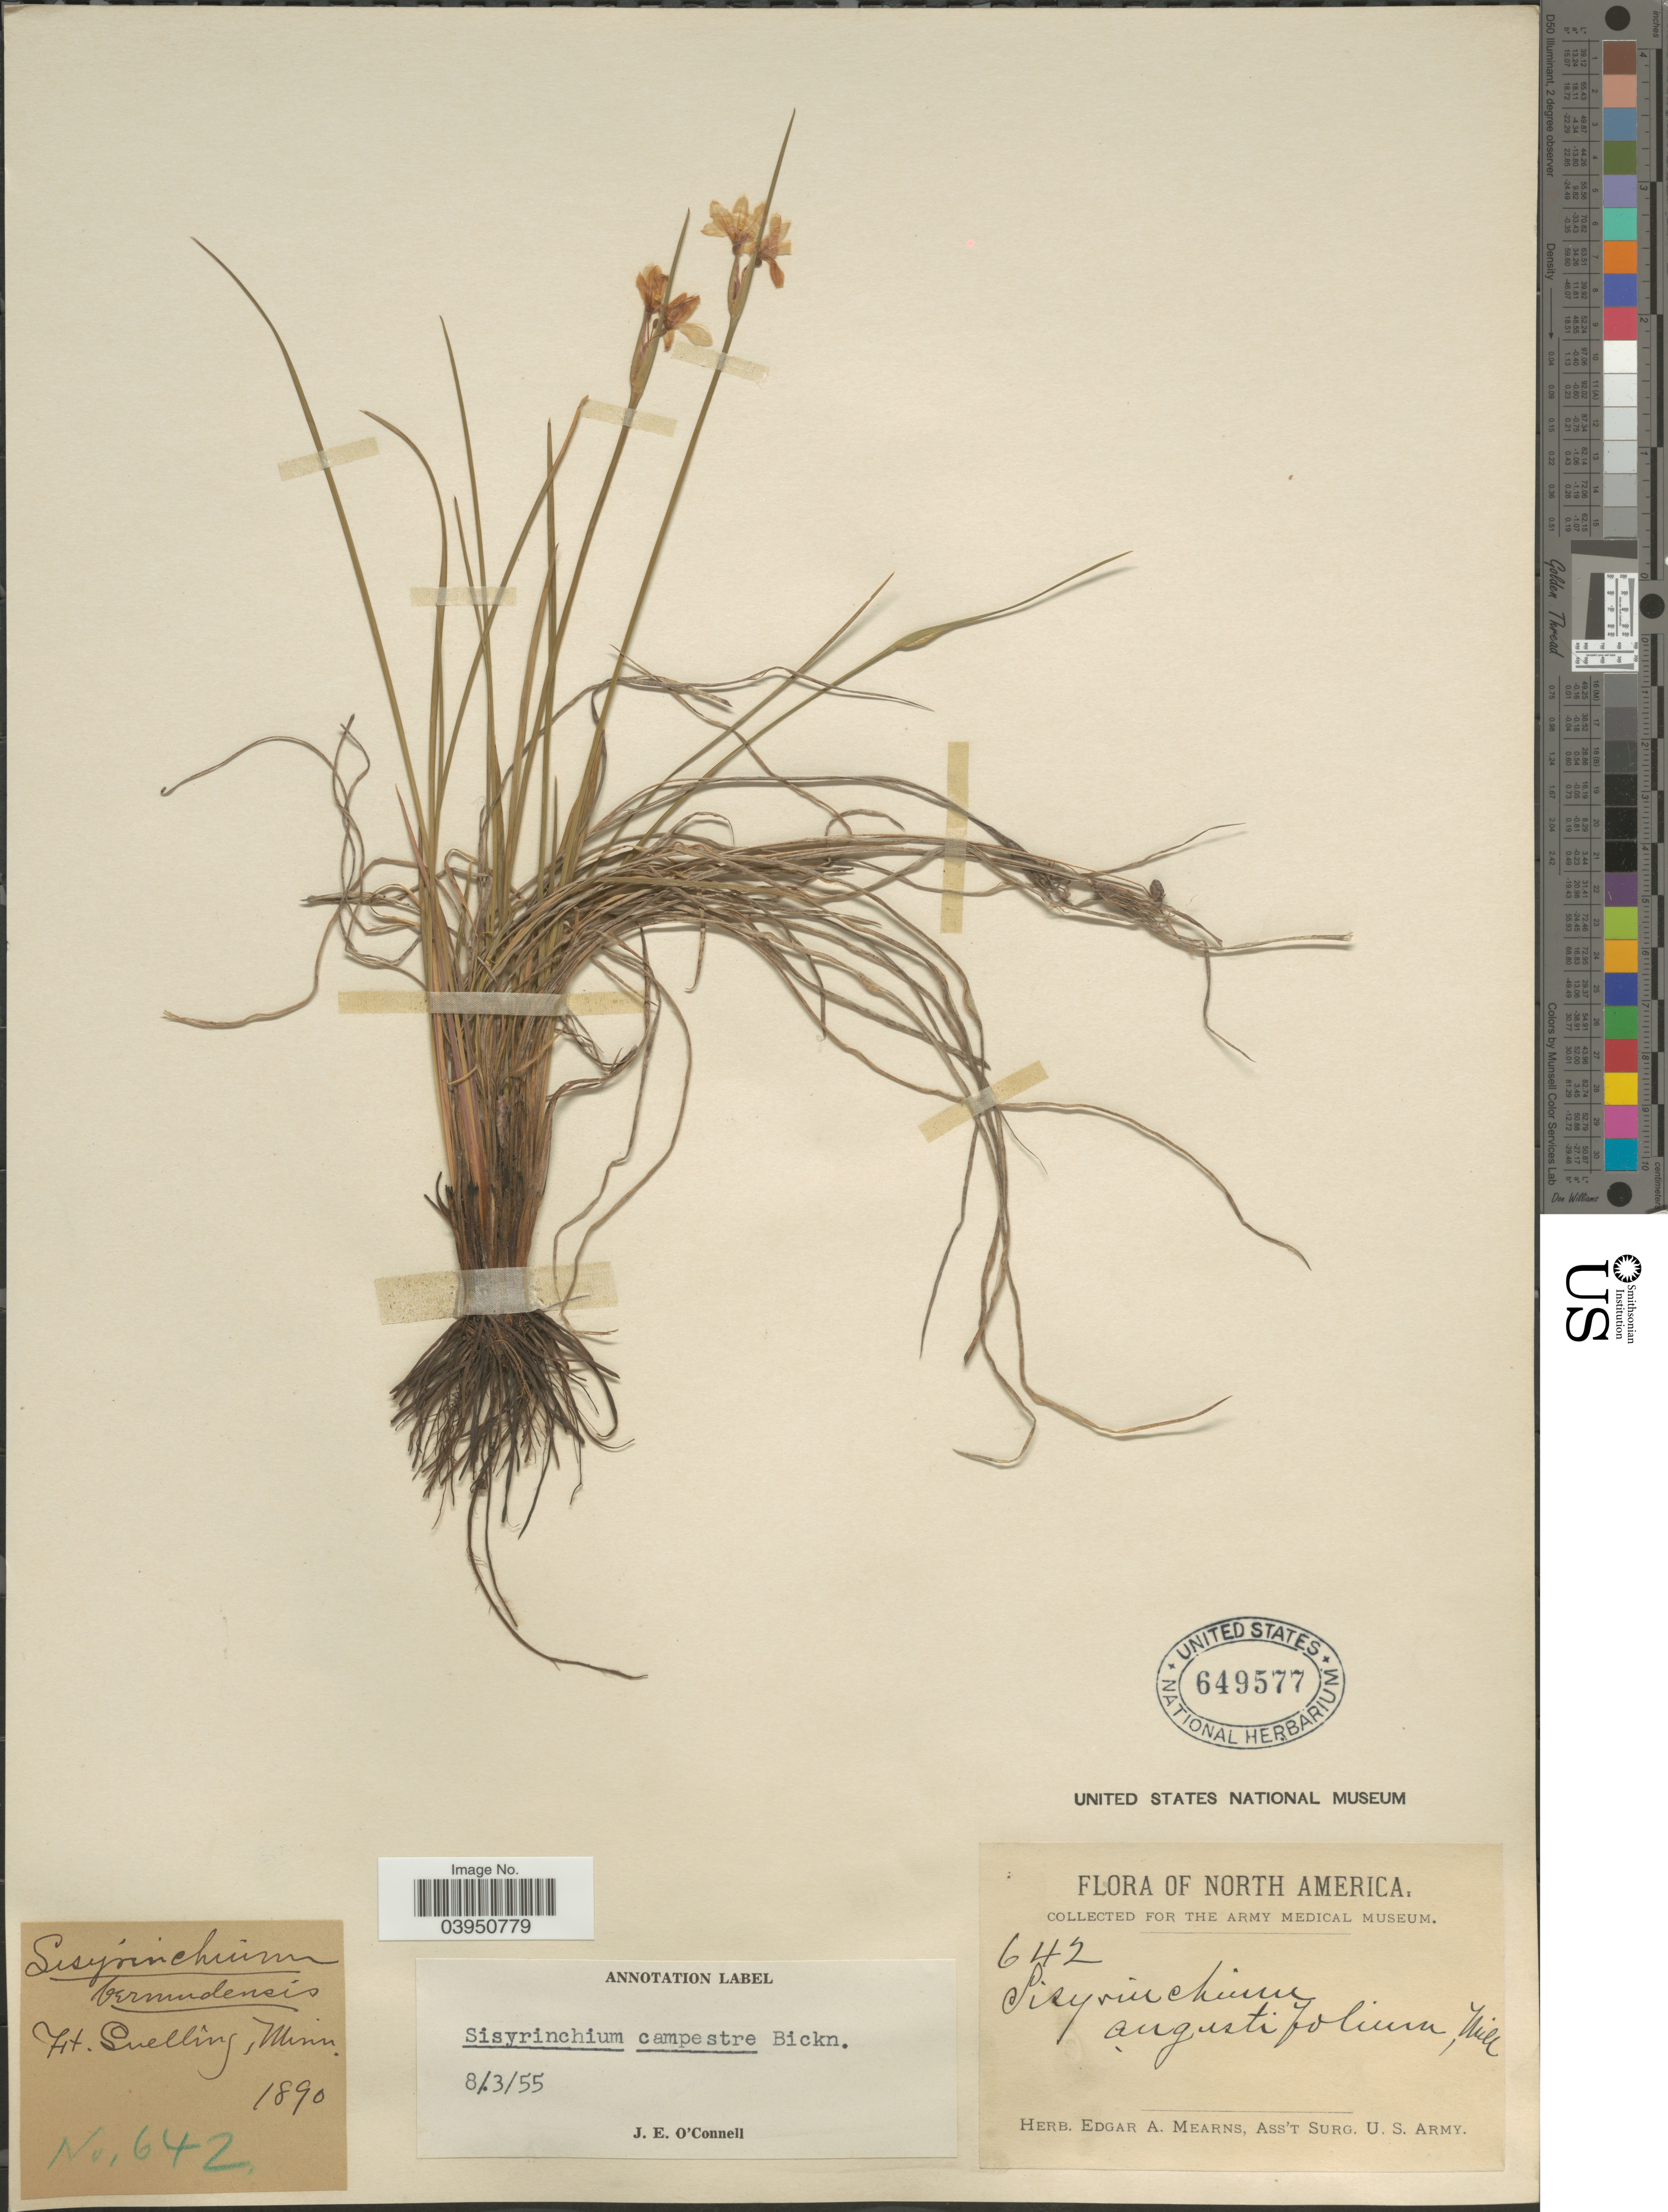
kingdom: Plantae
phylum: Tracheophyta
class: Liliopsida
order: Asparagales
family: Iridaceae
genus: Sisyrinchium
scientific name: Sisyrinchium campestre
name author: E.P. Bicknell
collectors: ex herb. Edgar A. Mearns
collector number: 642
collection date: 1890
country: United States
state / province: Minnesota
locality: Ft. Snelling.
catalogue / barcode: US 649577